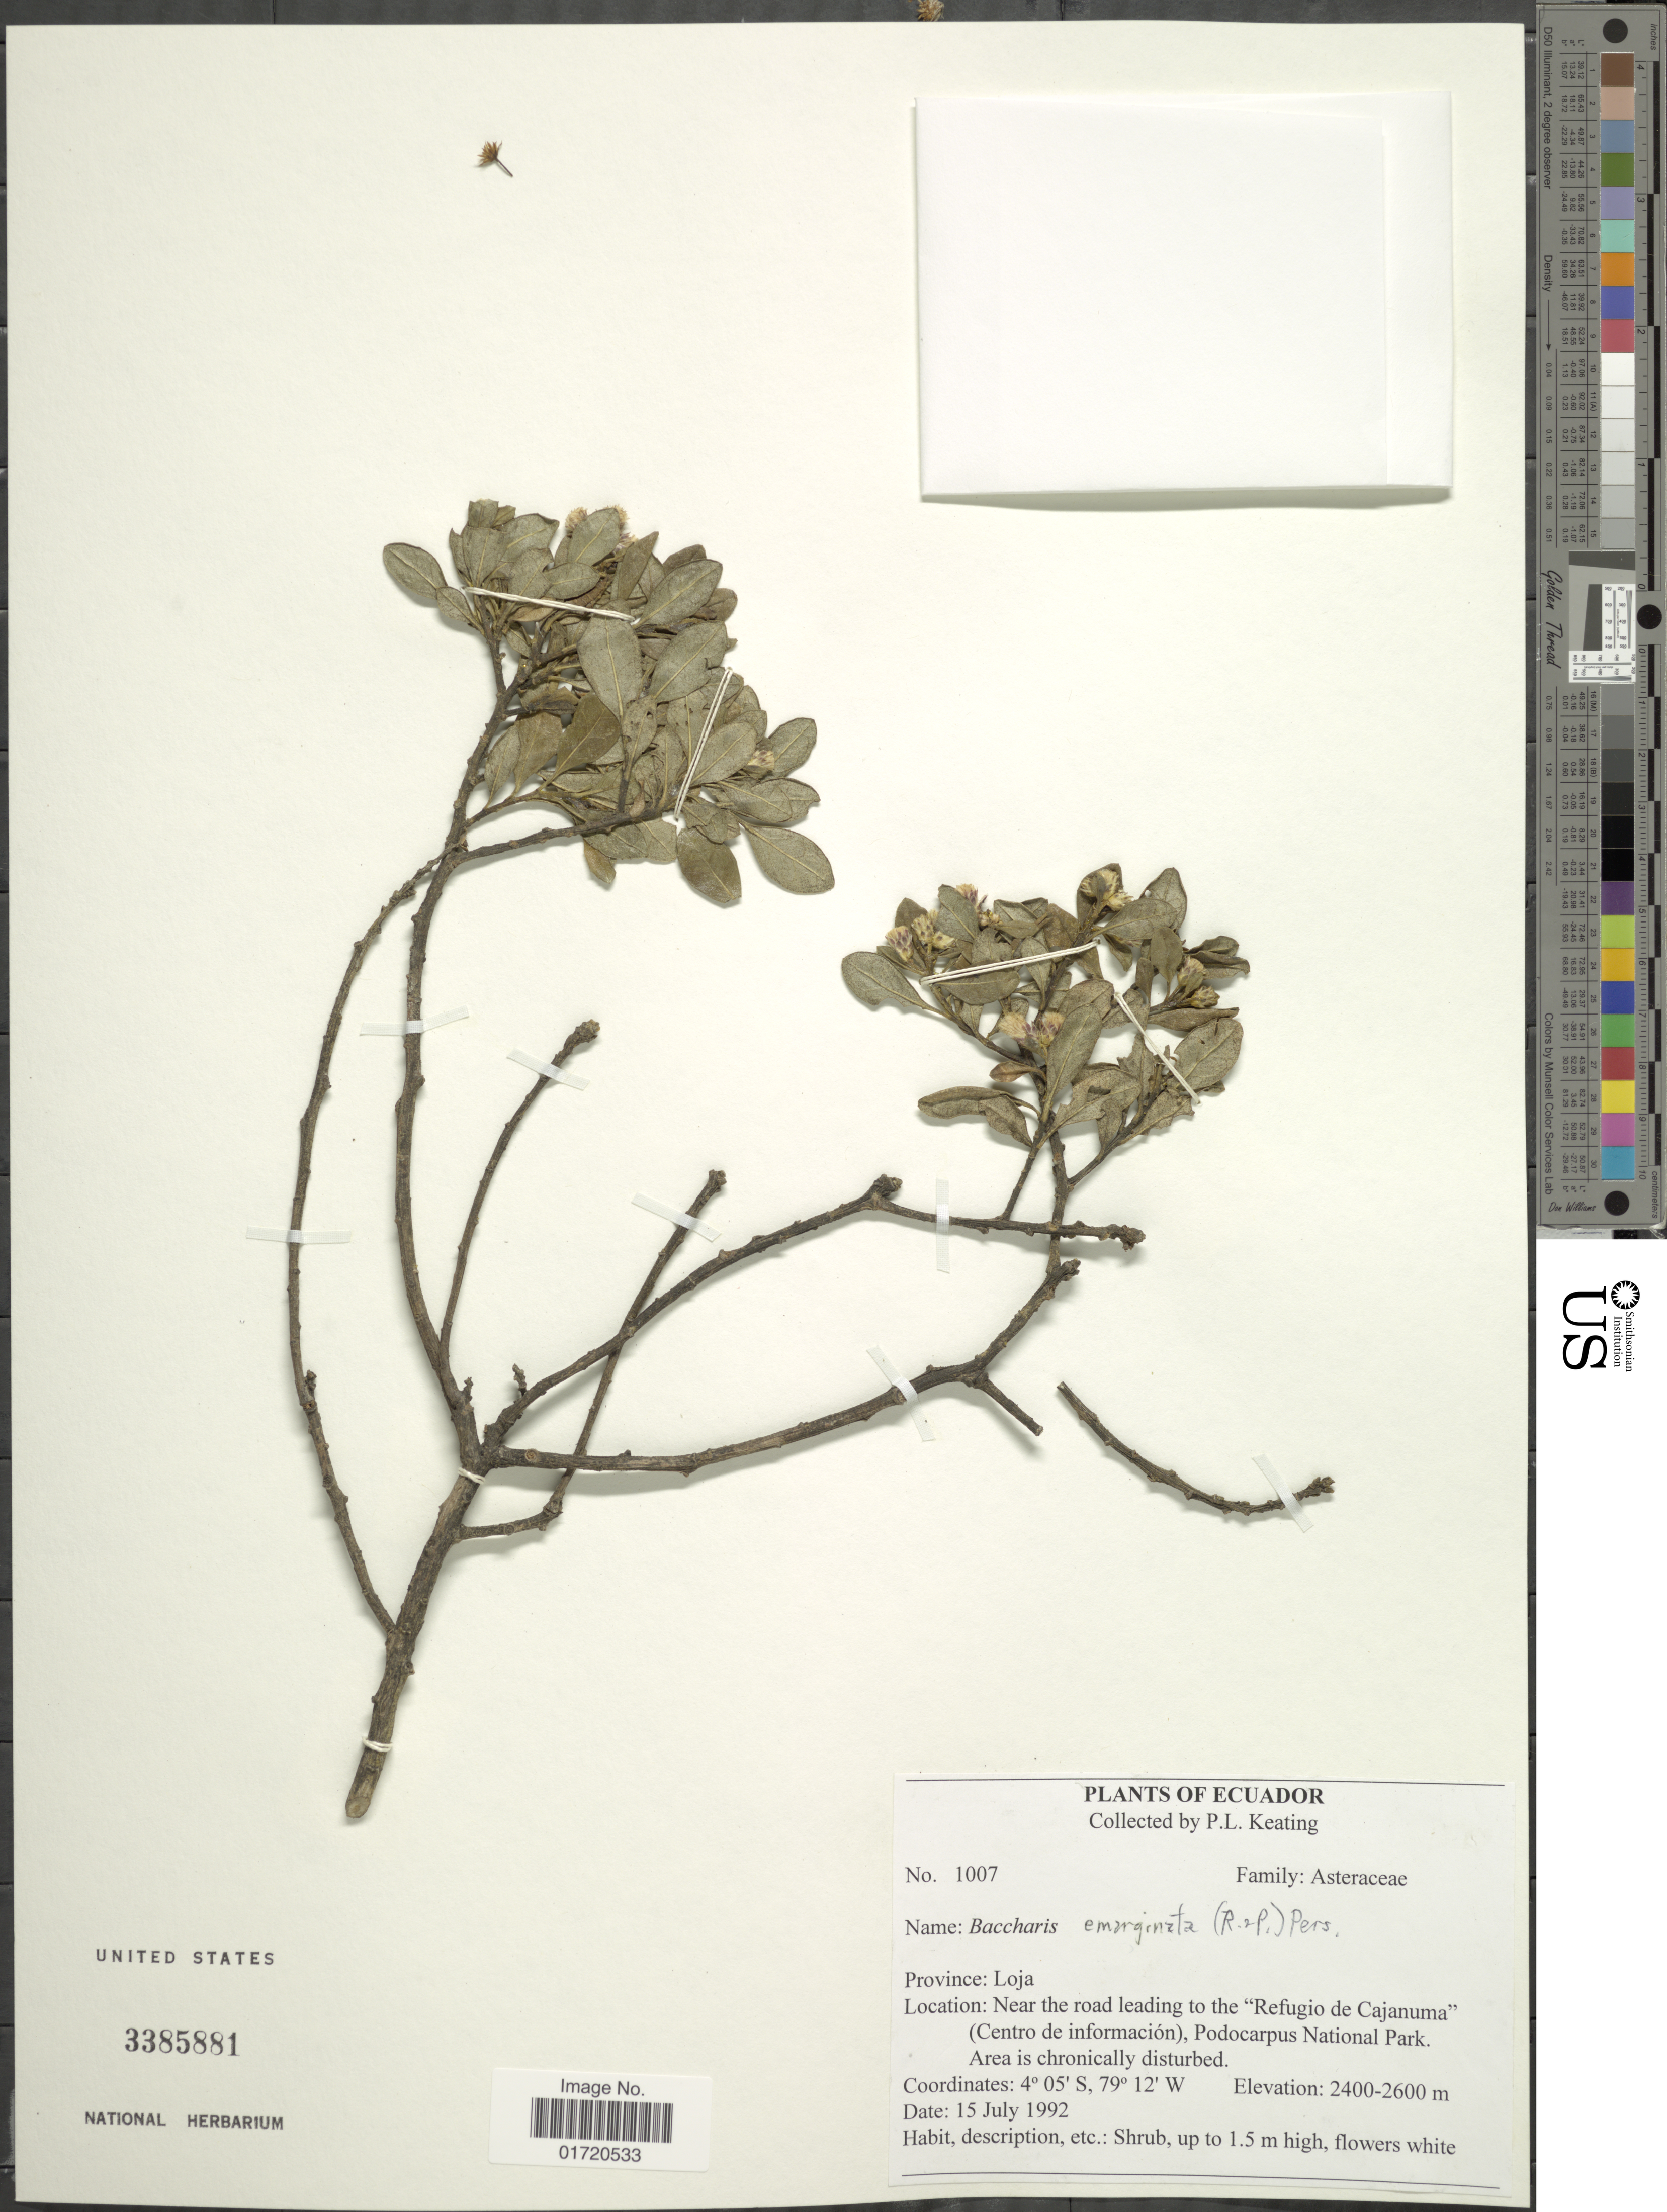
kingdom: Plantae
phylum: Tracheophyta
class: Magnoliopsida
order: Asterales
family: Asteraceae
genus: Baccharis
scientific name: Baccharis emarginata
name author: (Ruiz & Pav.) Pers.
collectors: P. Keating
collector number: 1007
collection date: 1992-07-15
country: Ecuador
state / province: Loja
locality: Near the road eading to the "Refugio de Cajanuma" (Centro de informacion), Podocarpus National Park.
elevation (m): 2400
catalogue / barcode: US 3385881